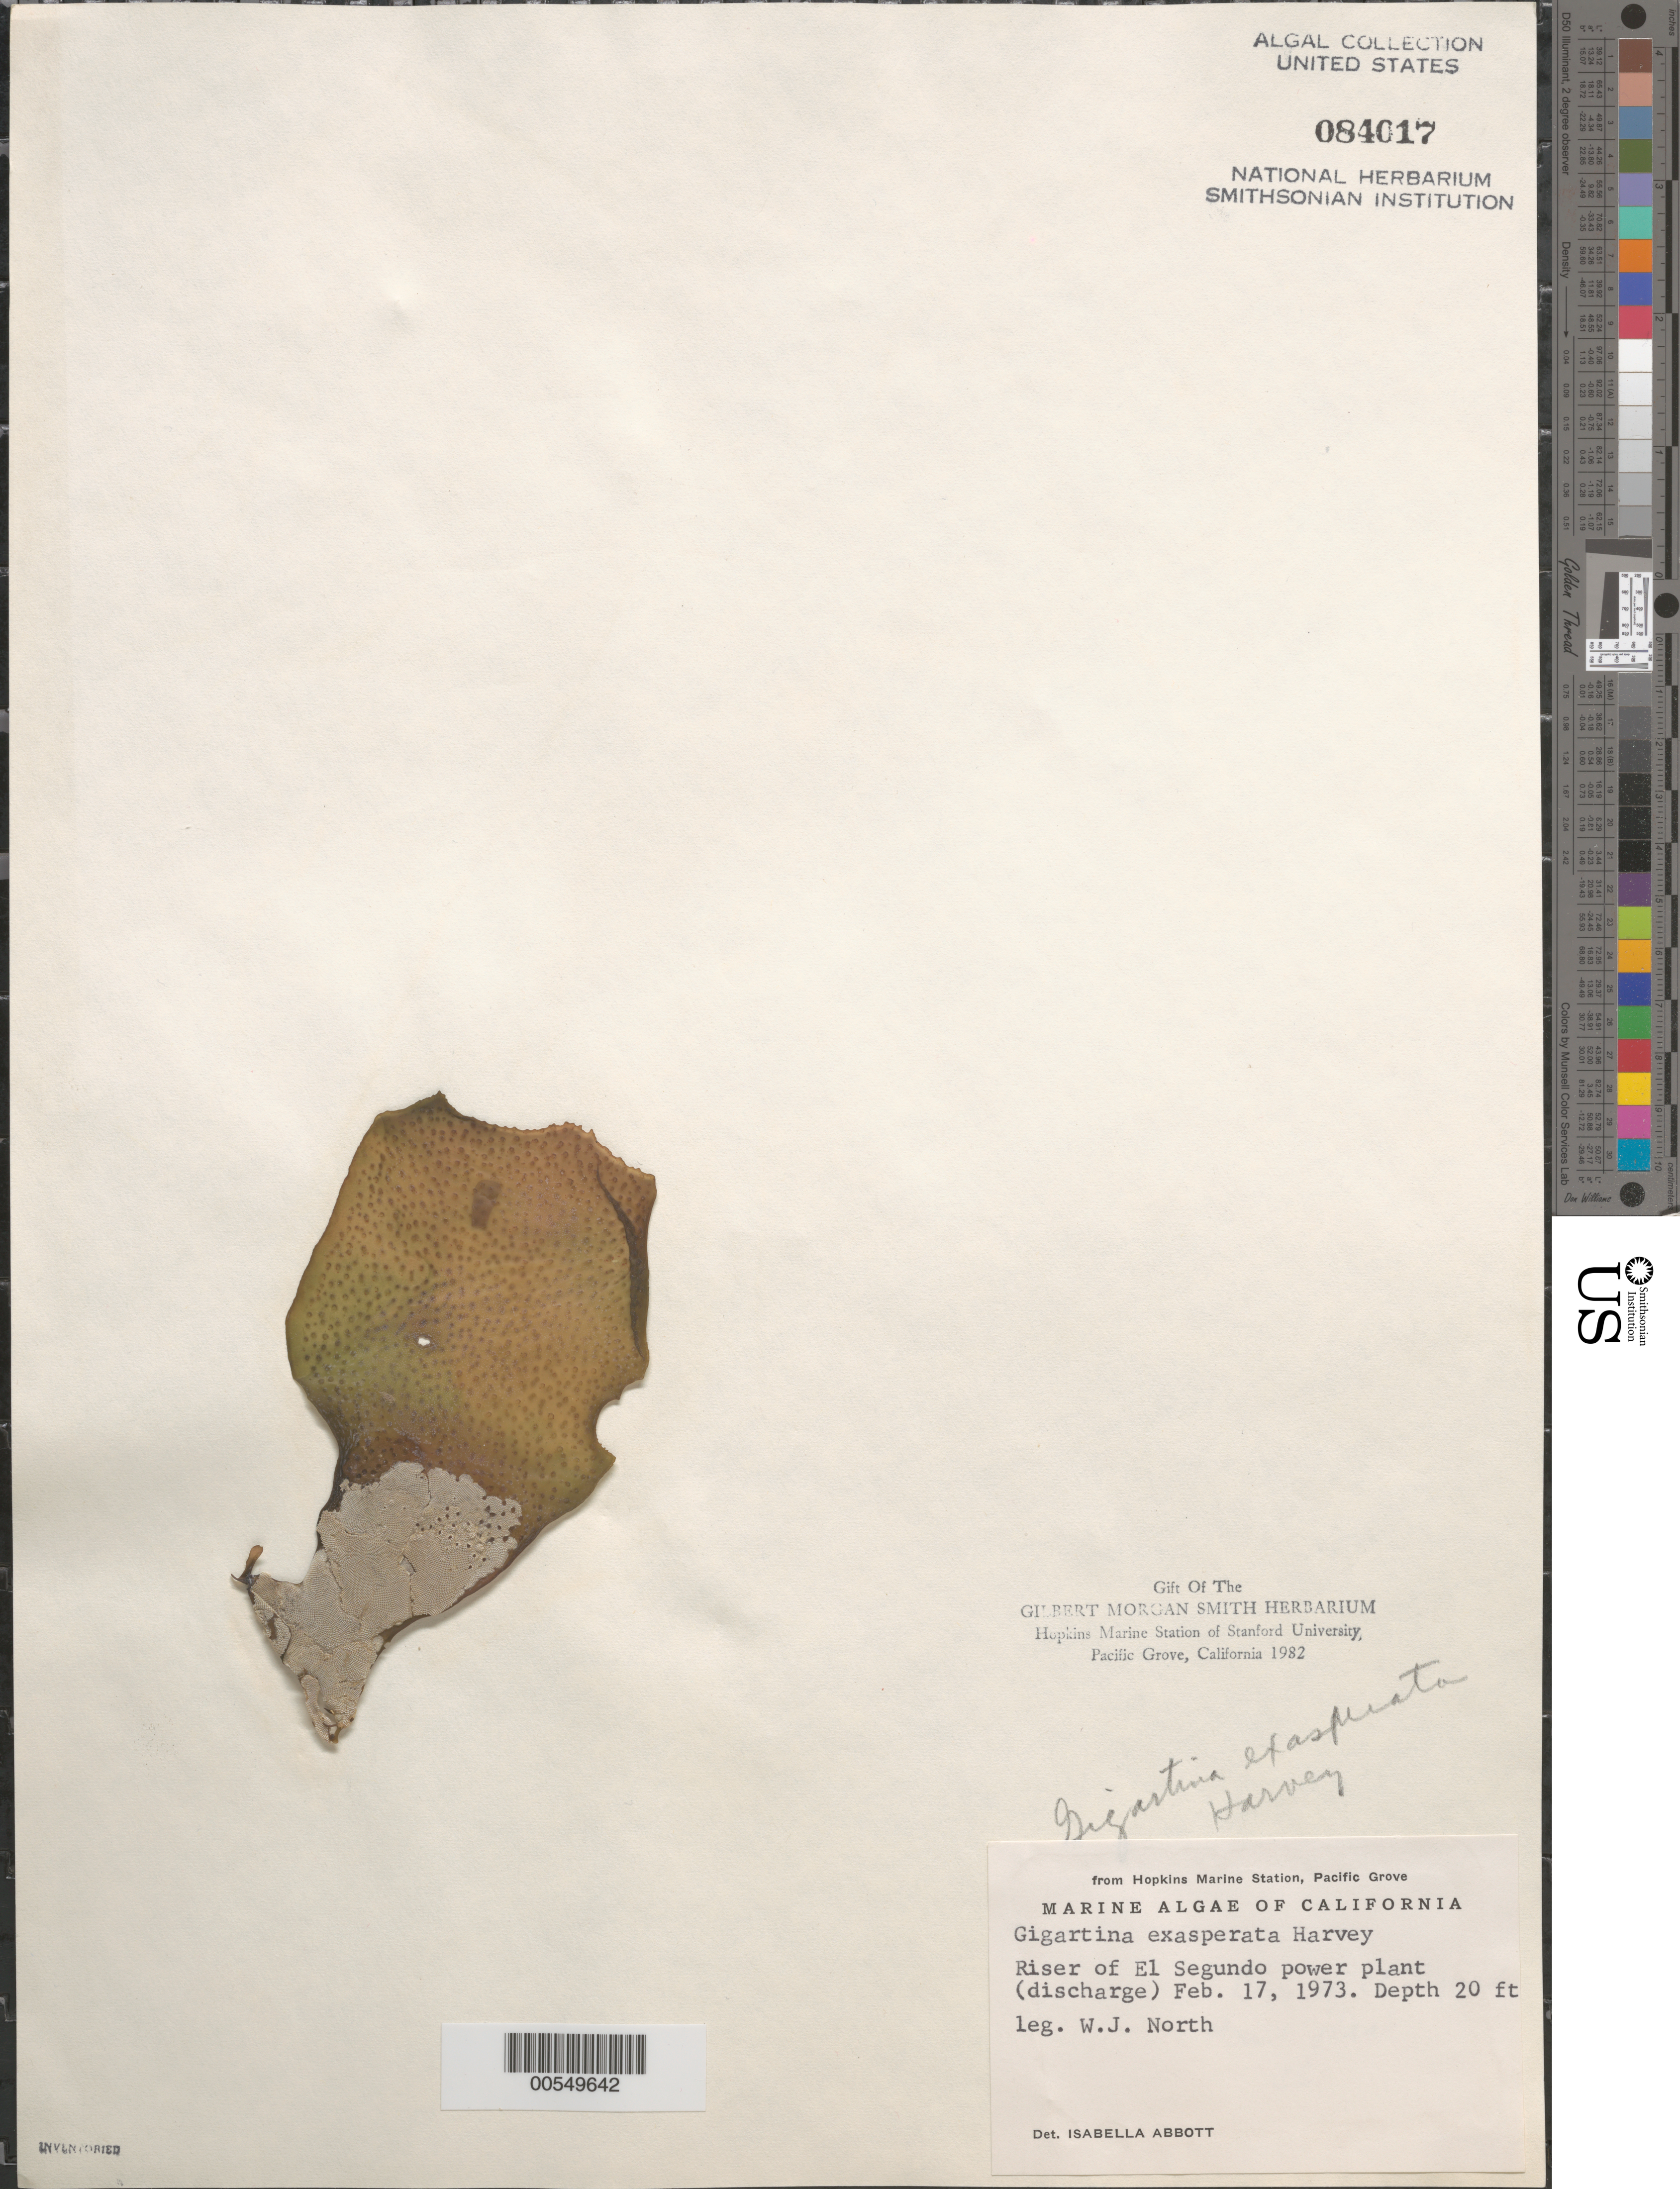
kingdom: Plantae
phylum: Rhodophyta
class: Florideophyceae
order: Gigartinales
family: Gigartinaceae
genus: Chondracanthus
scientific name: Chondracanthus exasperatus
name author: (Harv. & J. Bailey) J.R. Hughey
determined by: Algae name updating Project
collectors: W. North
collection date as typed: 17 Feb 1973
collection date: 1973-02-17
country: United States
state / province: California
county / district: Los Angeles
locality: El Segundo power plant discharge, Santa Monica Bay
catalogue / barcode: US 84017